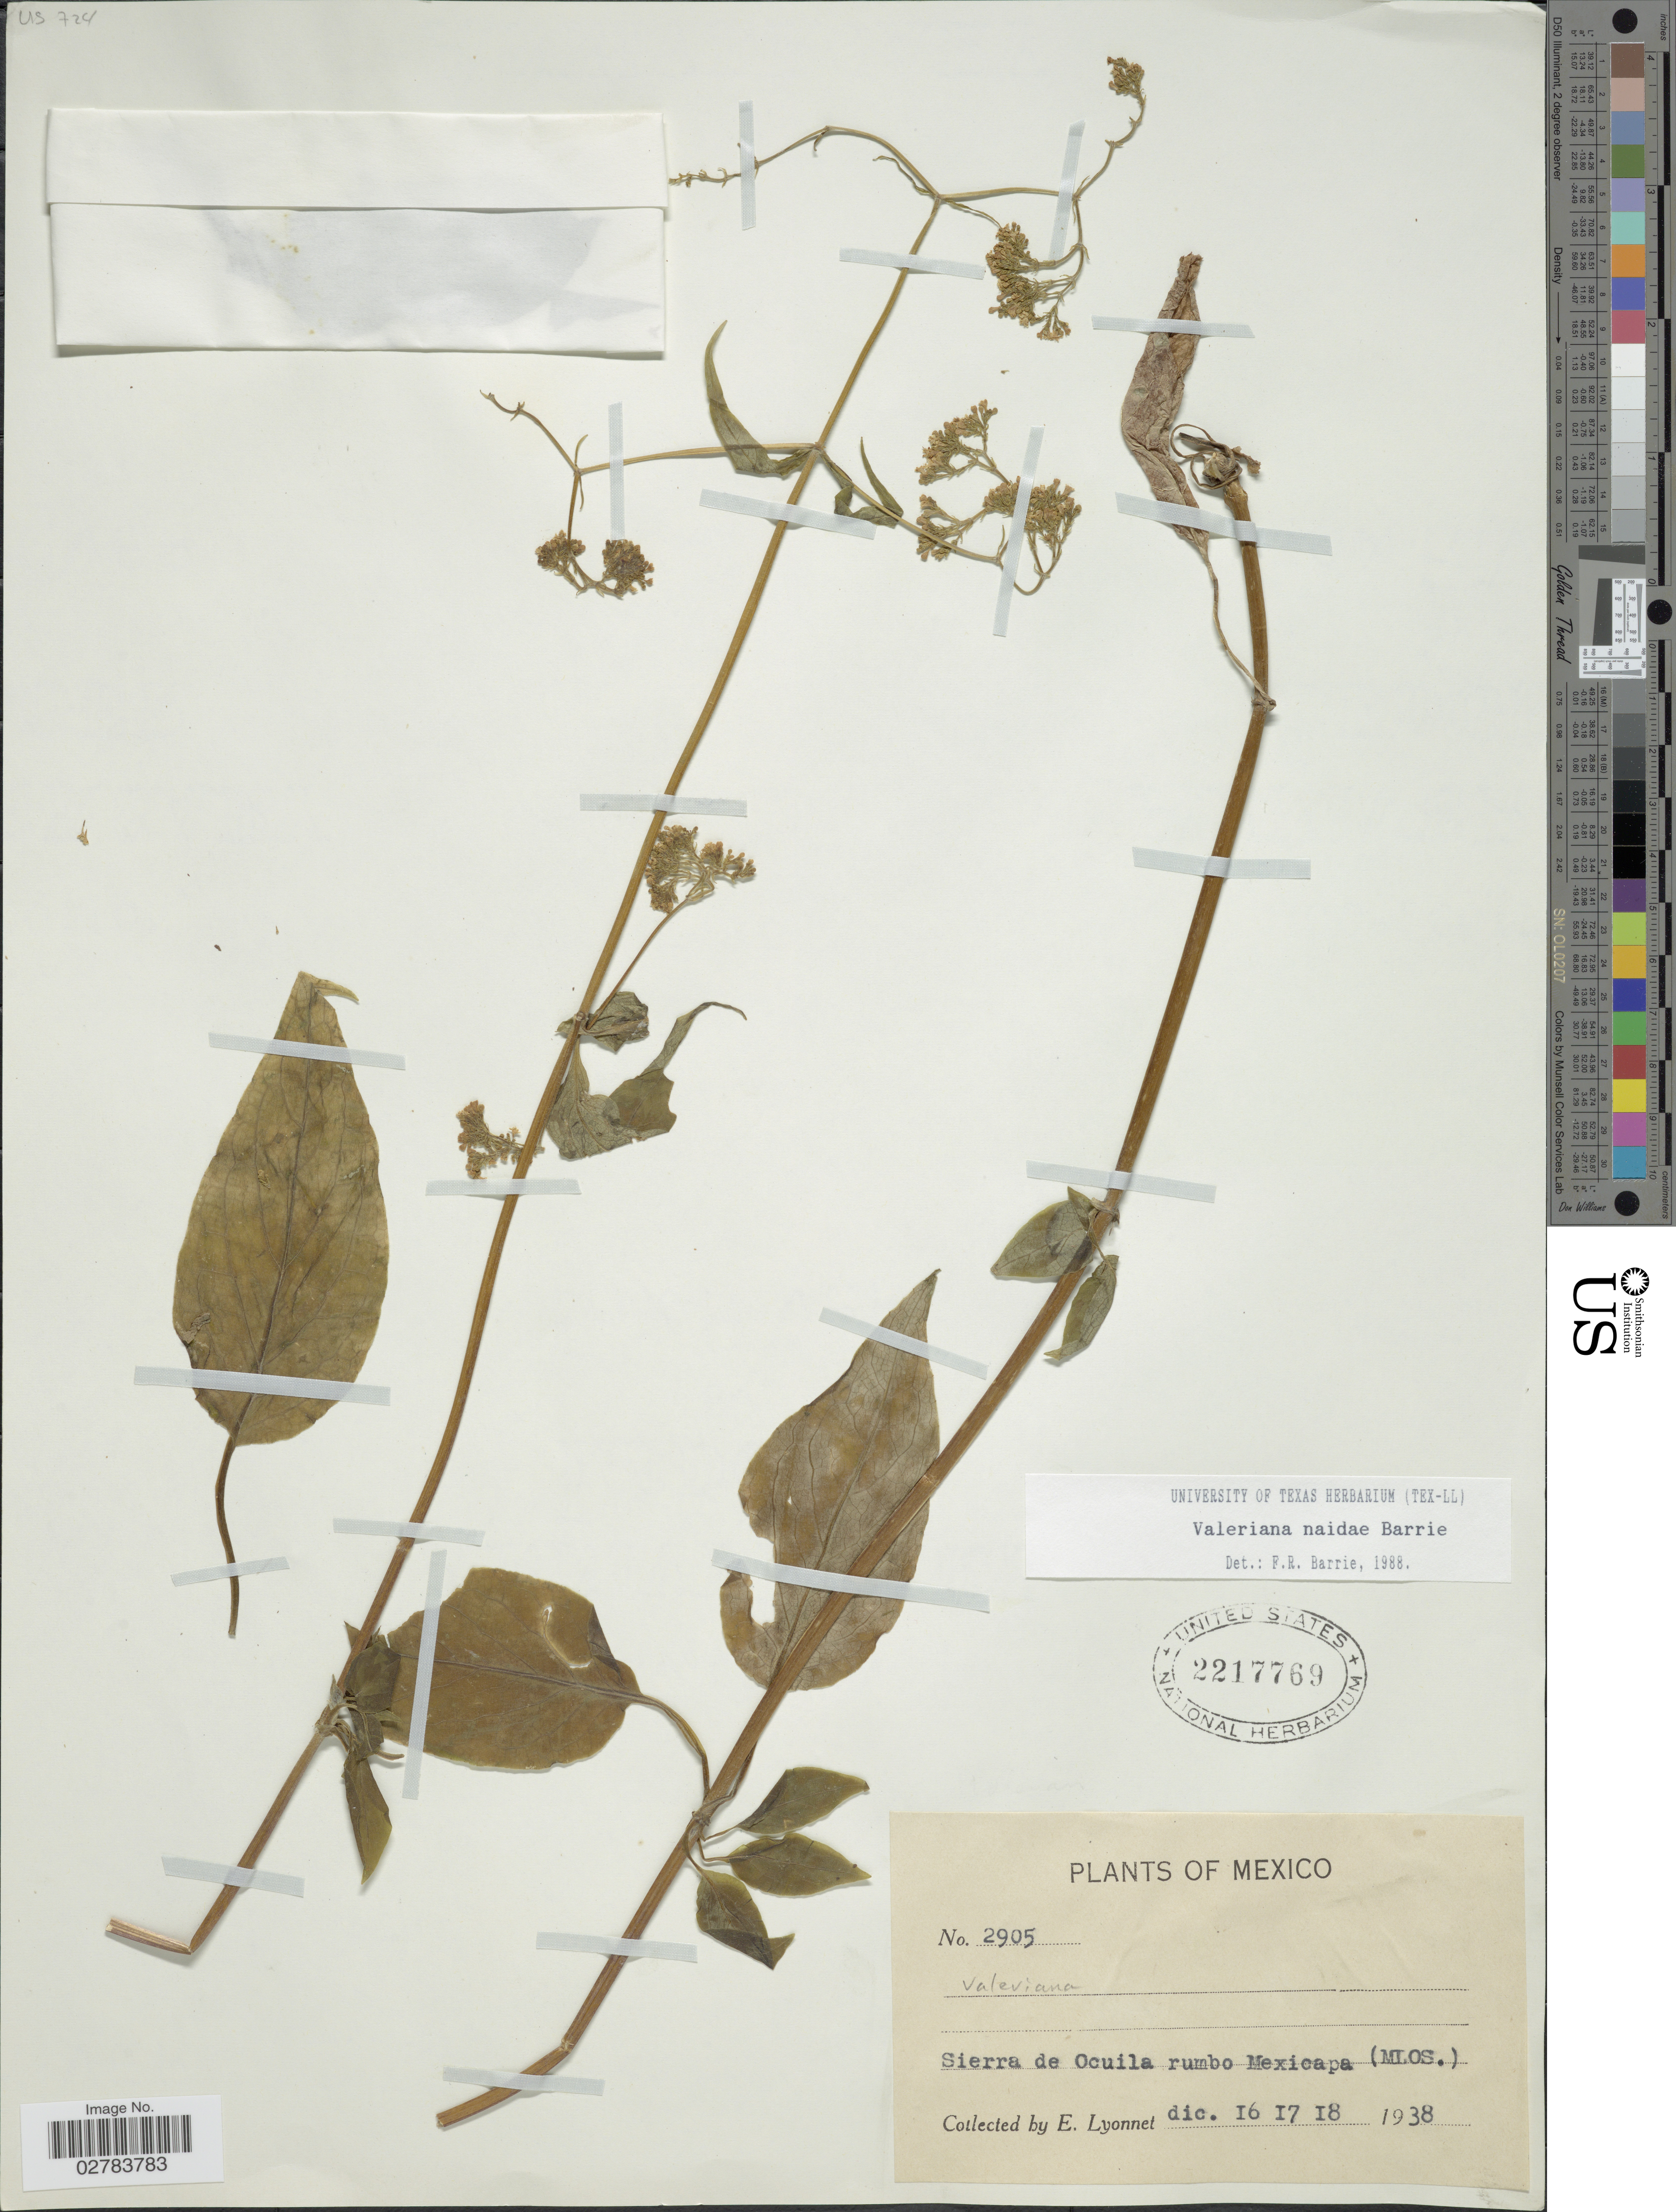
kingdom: Plantae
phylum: Tracheophyta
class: Magnoliopsida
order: Dipsacales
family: Caprifoliaceae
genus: Valeriana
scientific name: Valeriana naidae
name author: Barrie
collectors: E. Lyonnet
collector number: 2905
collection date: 1938-12-16/1938-12-18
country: Mexico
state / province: Morelos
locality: Sierra de Ocuila rumbo Mexicapa.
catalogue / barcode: US 2217769